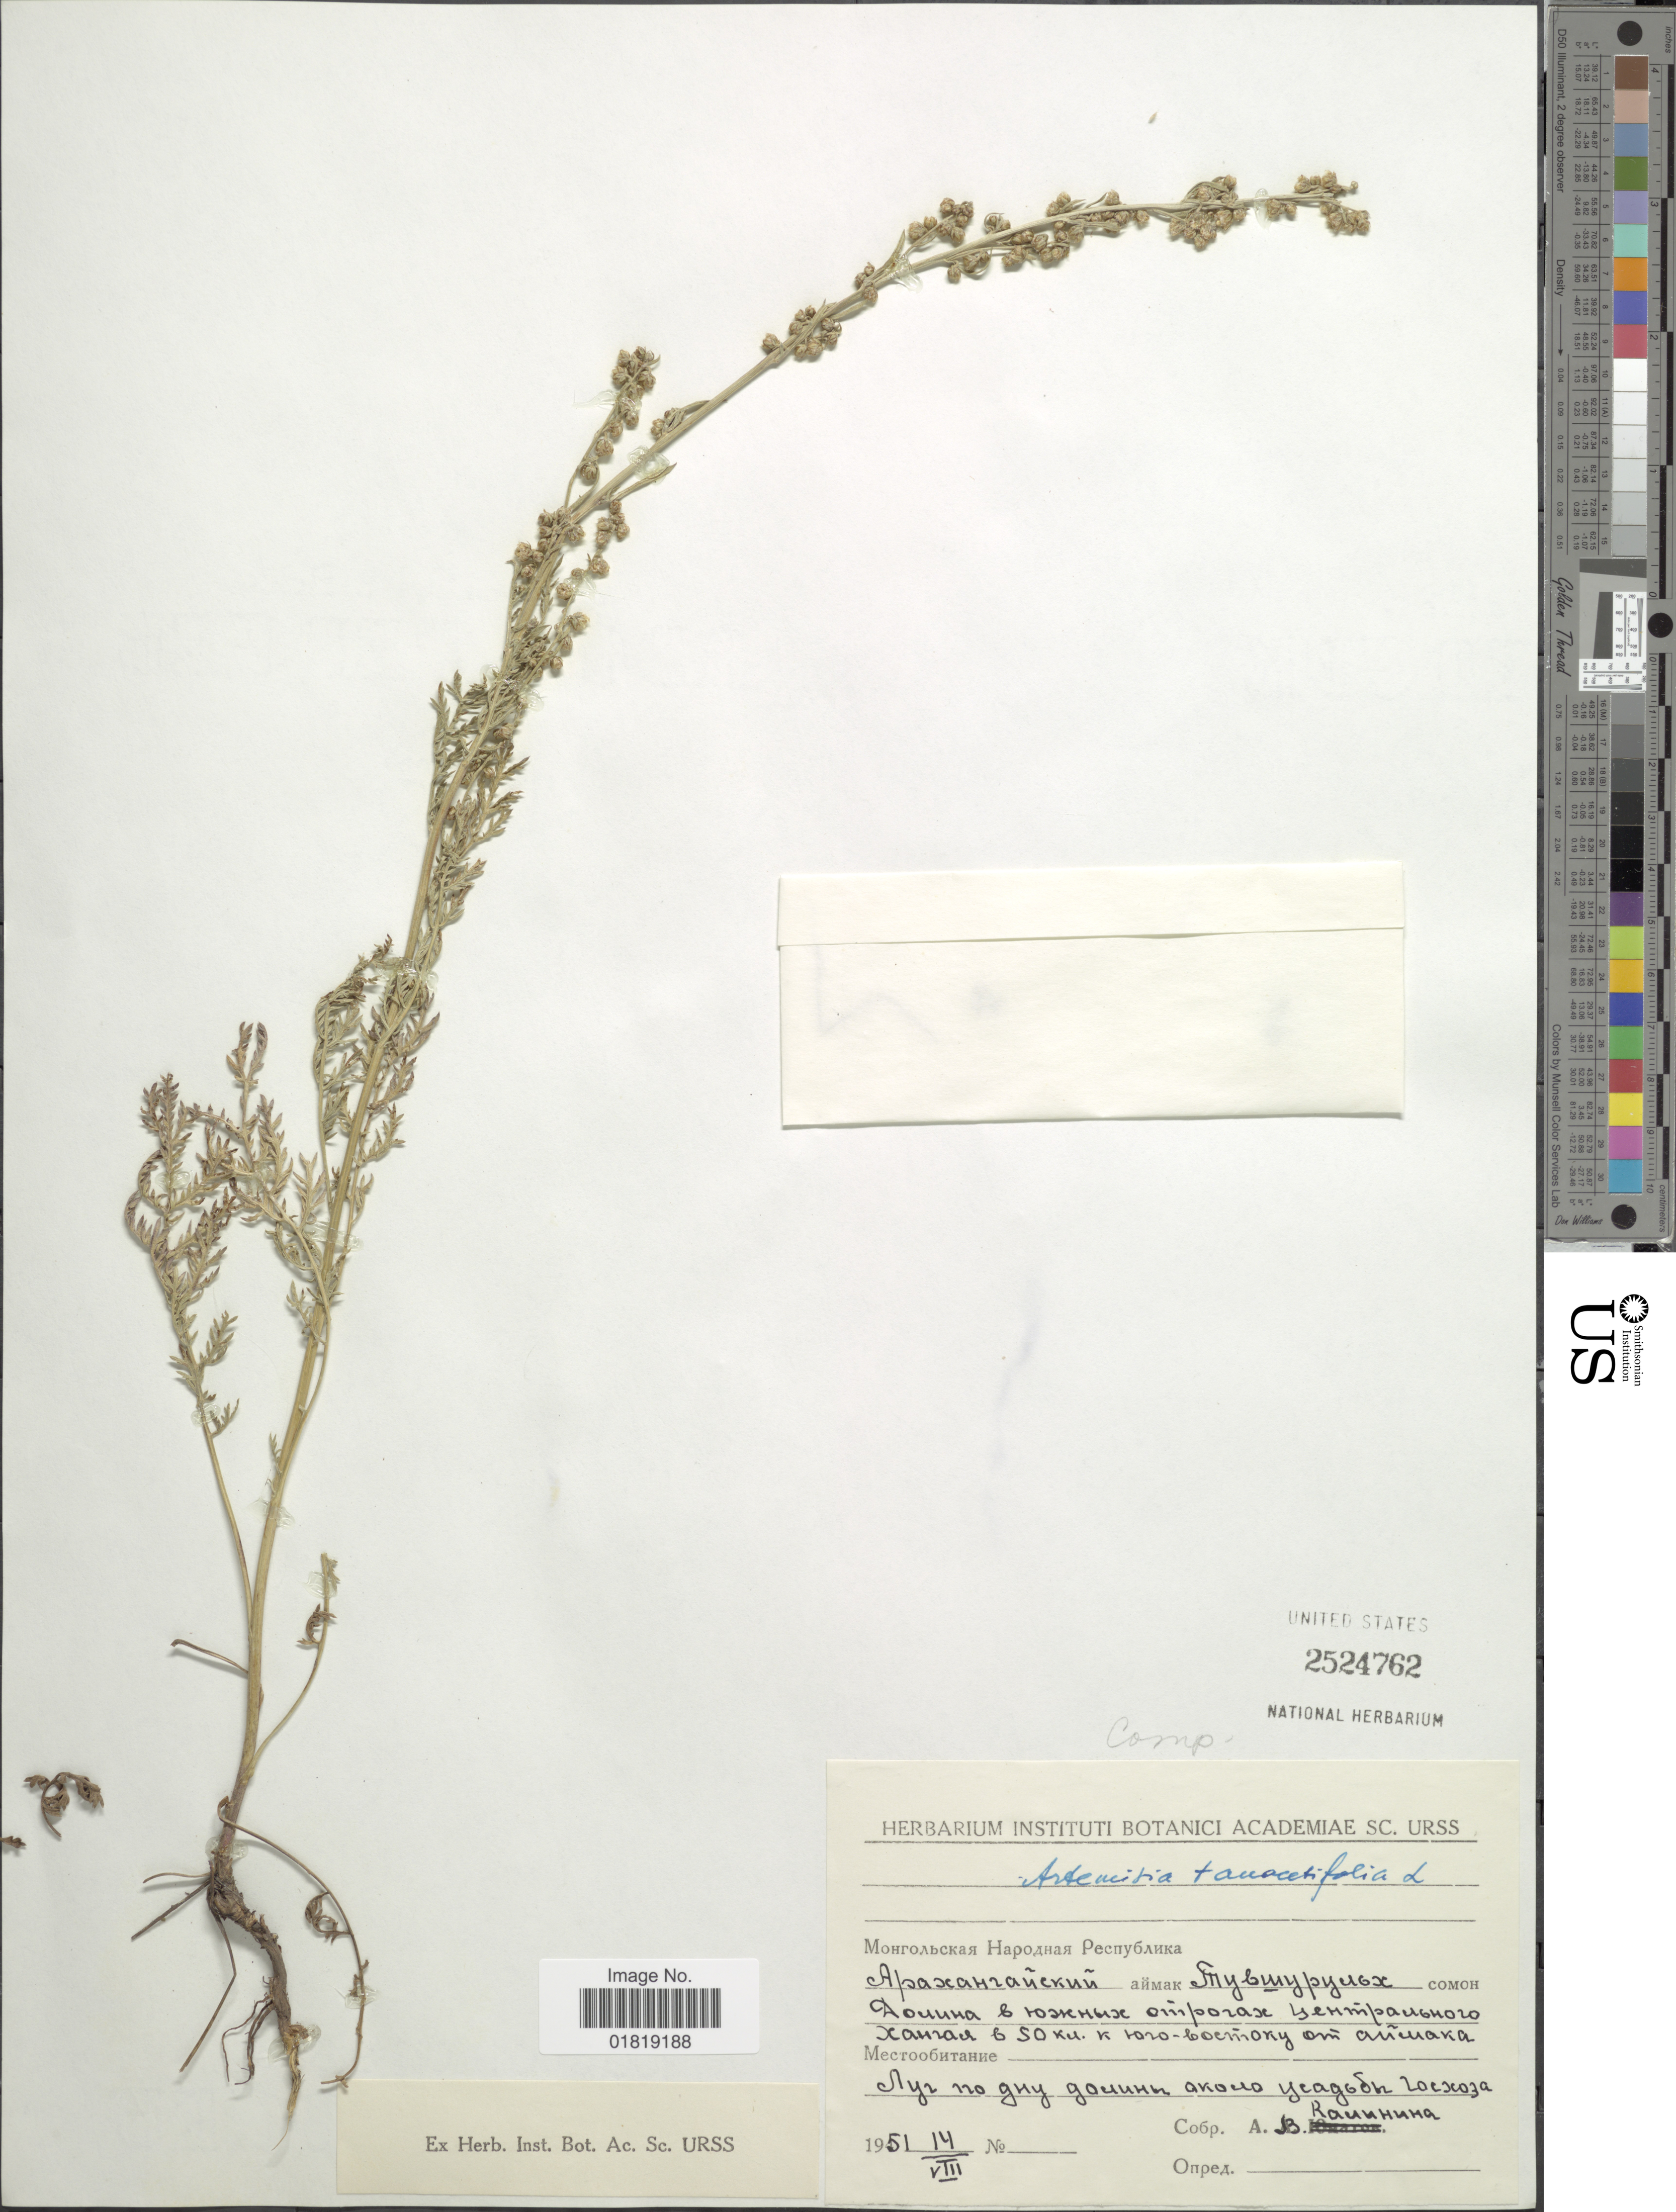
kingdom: Plantae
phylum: Tracheophyta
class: Magnoliopsida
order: Asterales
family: Asteraceae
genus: Artemisia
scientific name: Artemisia tanacetifolia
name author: Klokov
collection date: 1951-08-14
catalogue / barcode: US 2524762